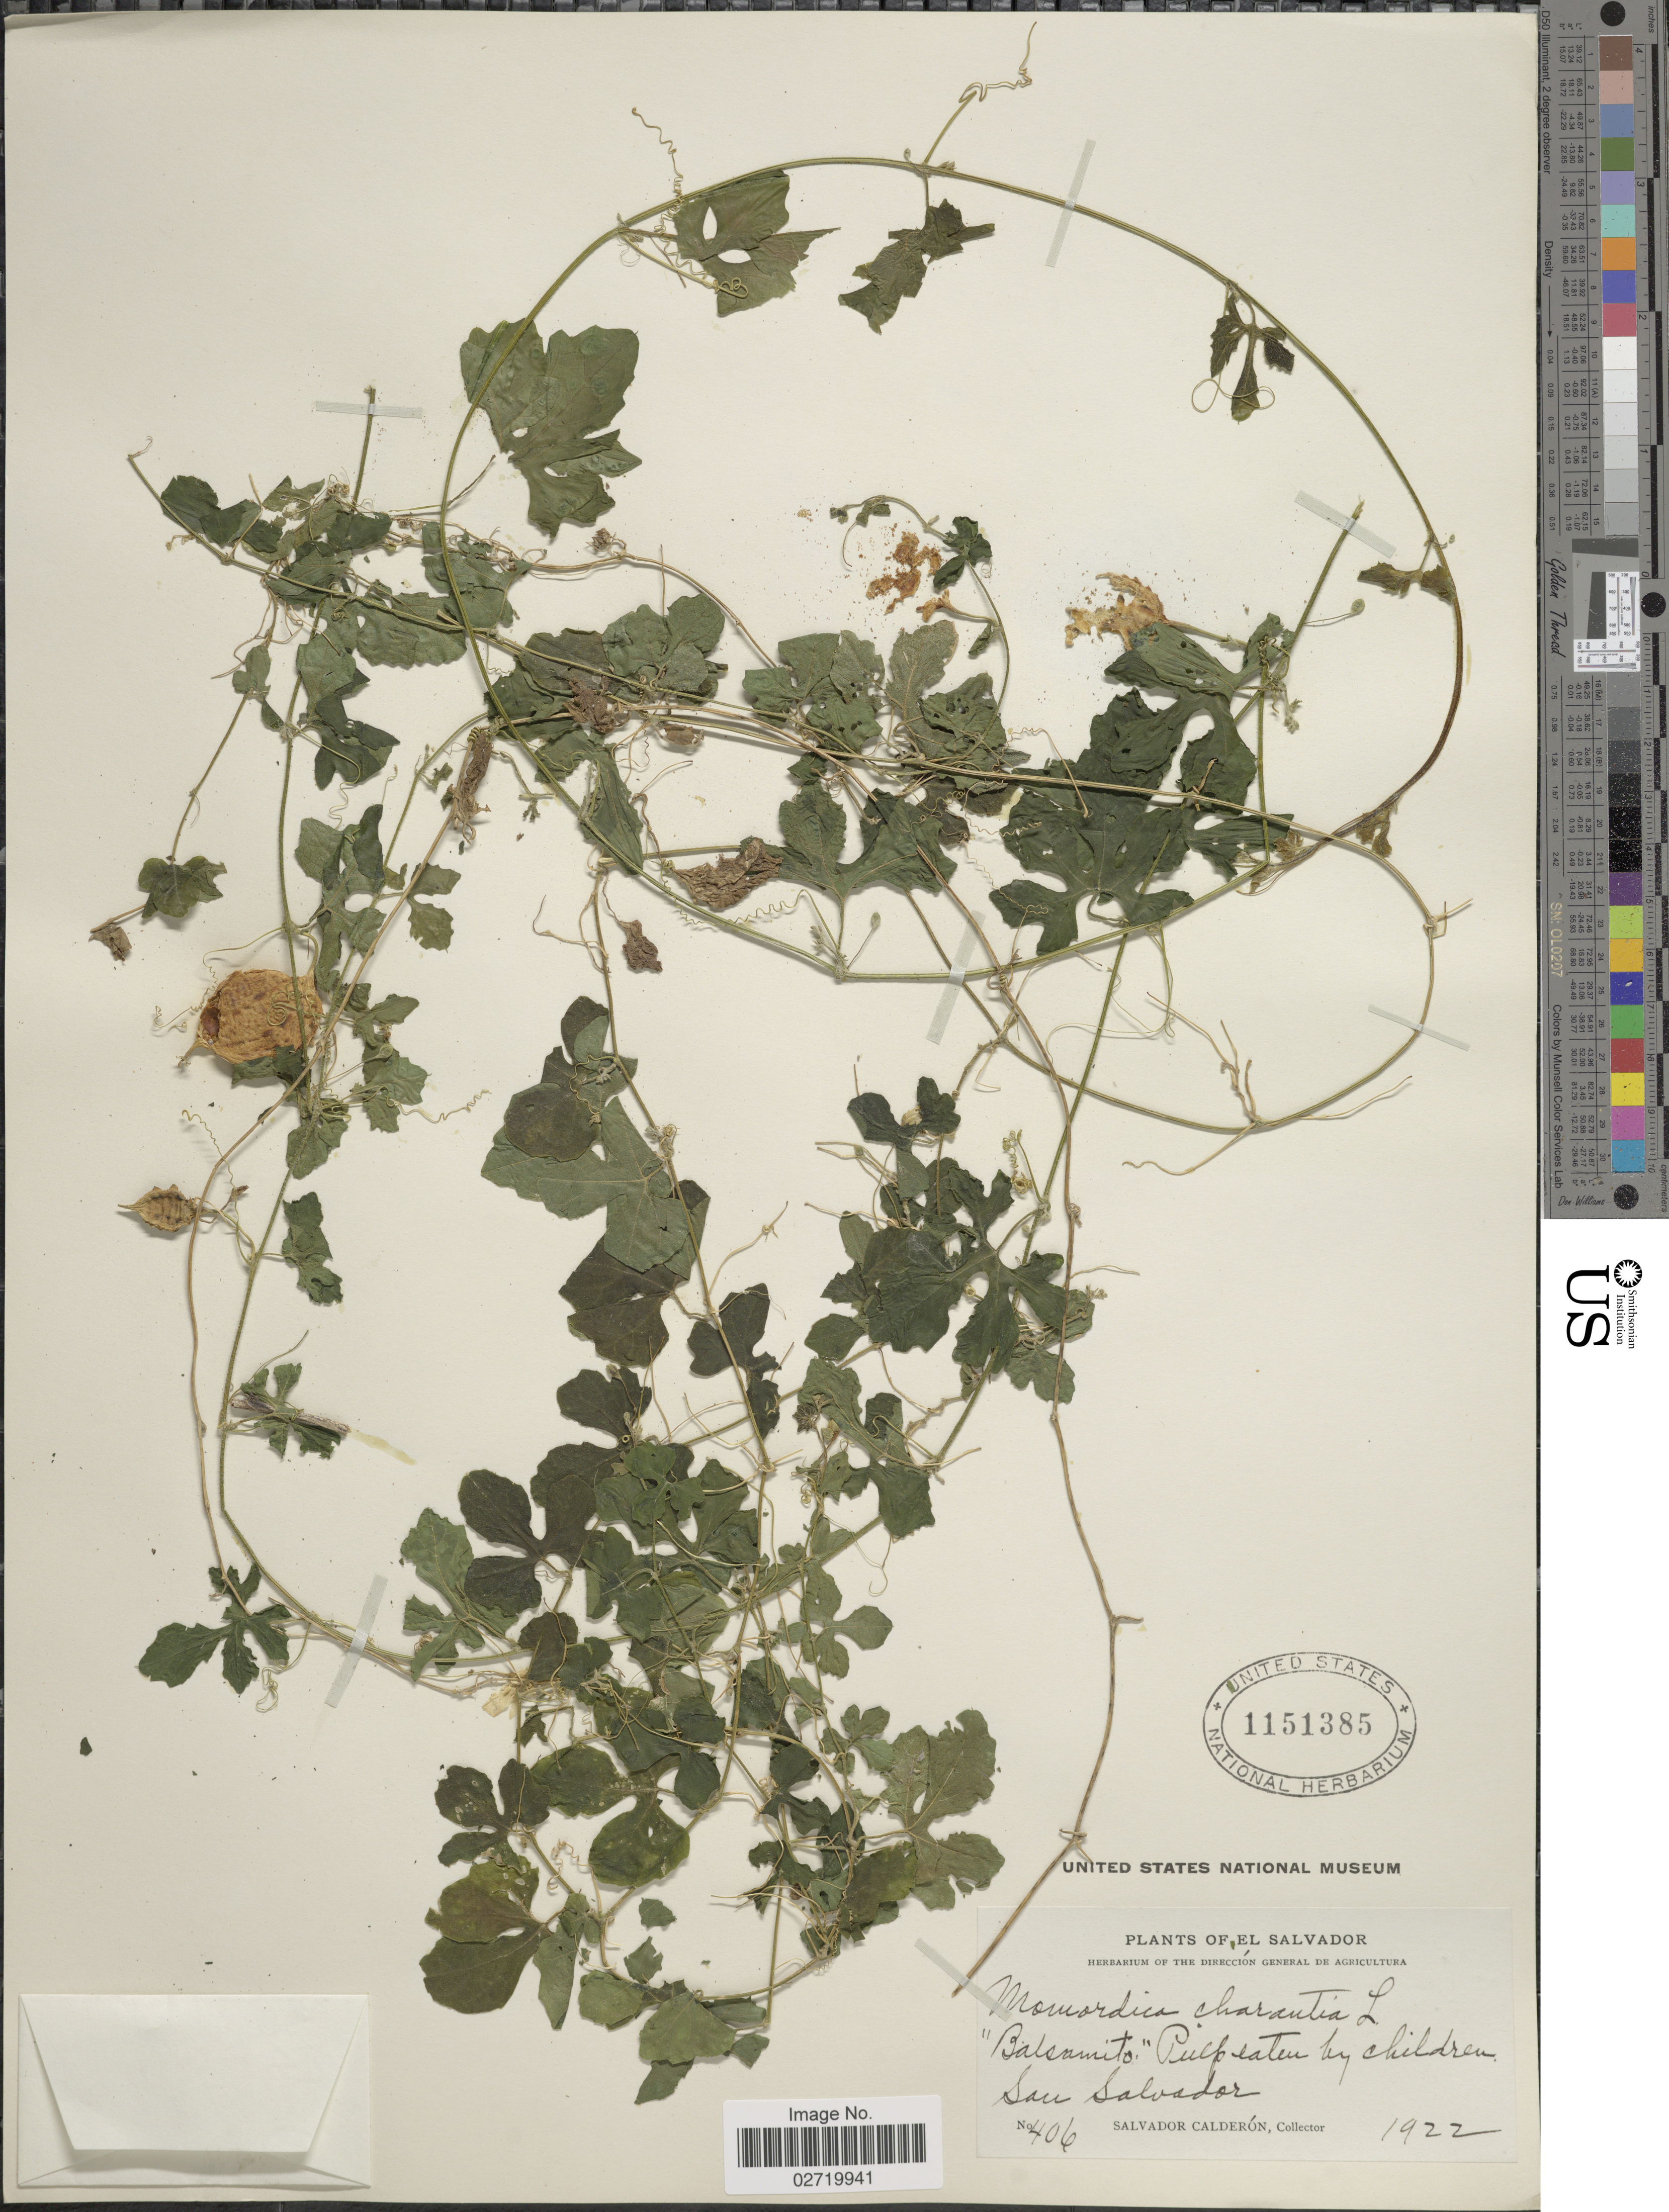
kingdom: Plantae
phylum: Tracheophyta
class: Magnoliopsida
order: Cucurbitales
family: Cucurbitaceae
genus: Momordica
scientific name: Momordica charantia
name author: L.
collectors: S. Calderón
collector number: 406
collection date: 1922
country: El Salvador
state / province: San Salvador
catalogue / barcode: US 1151385